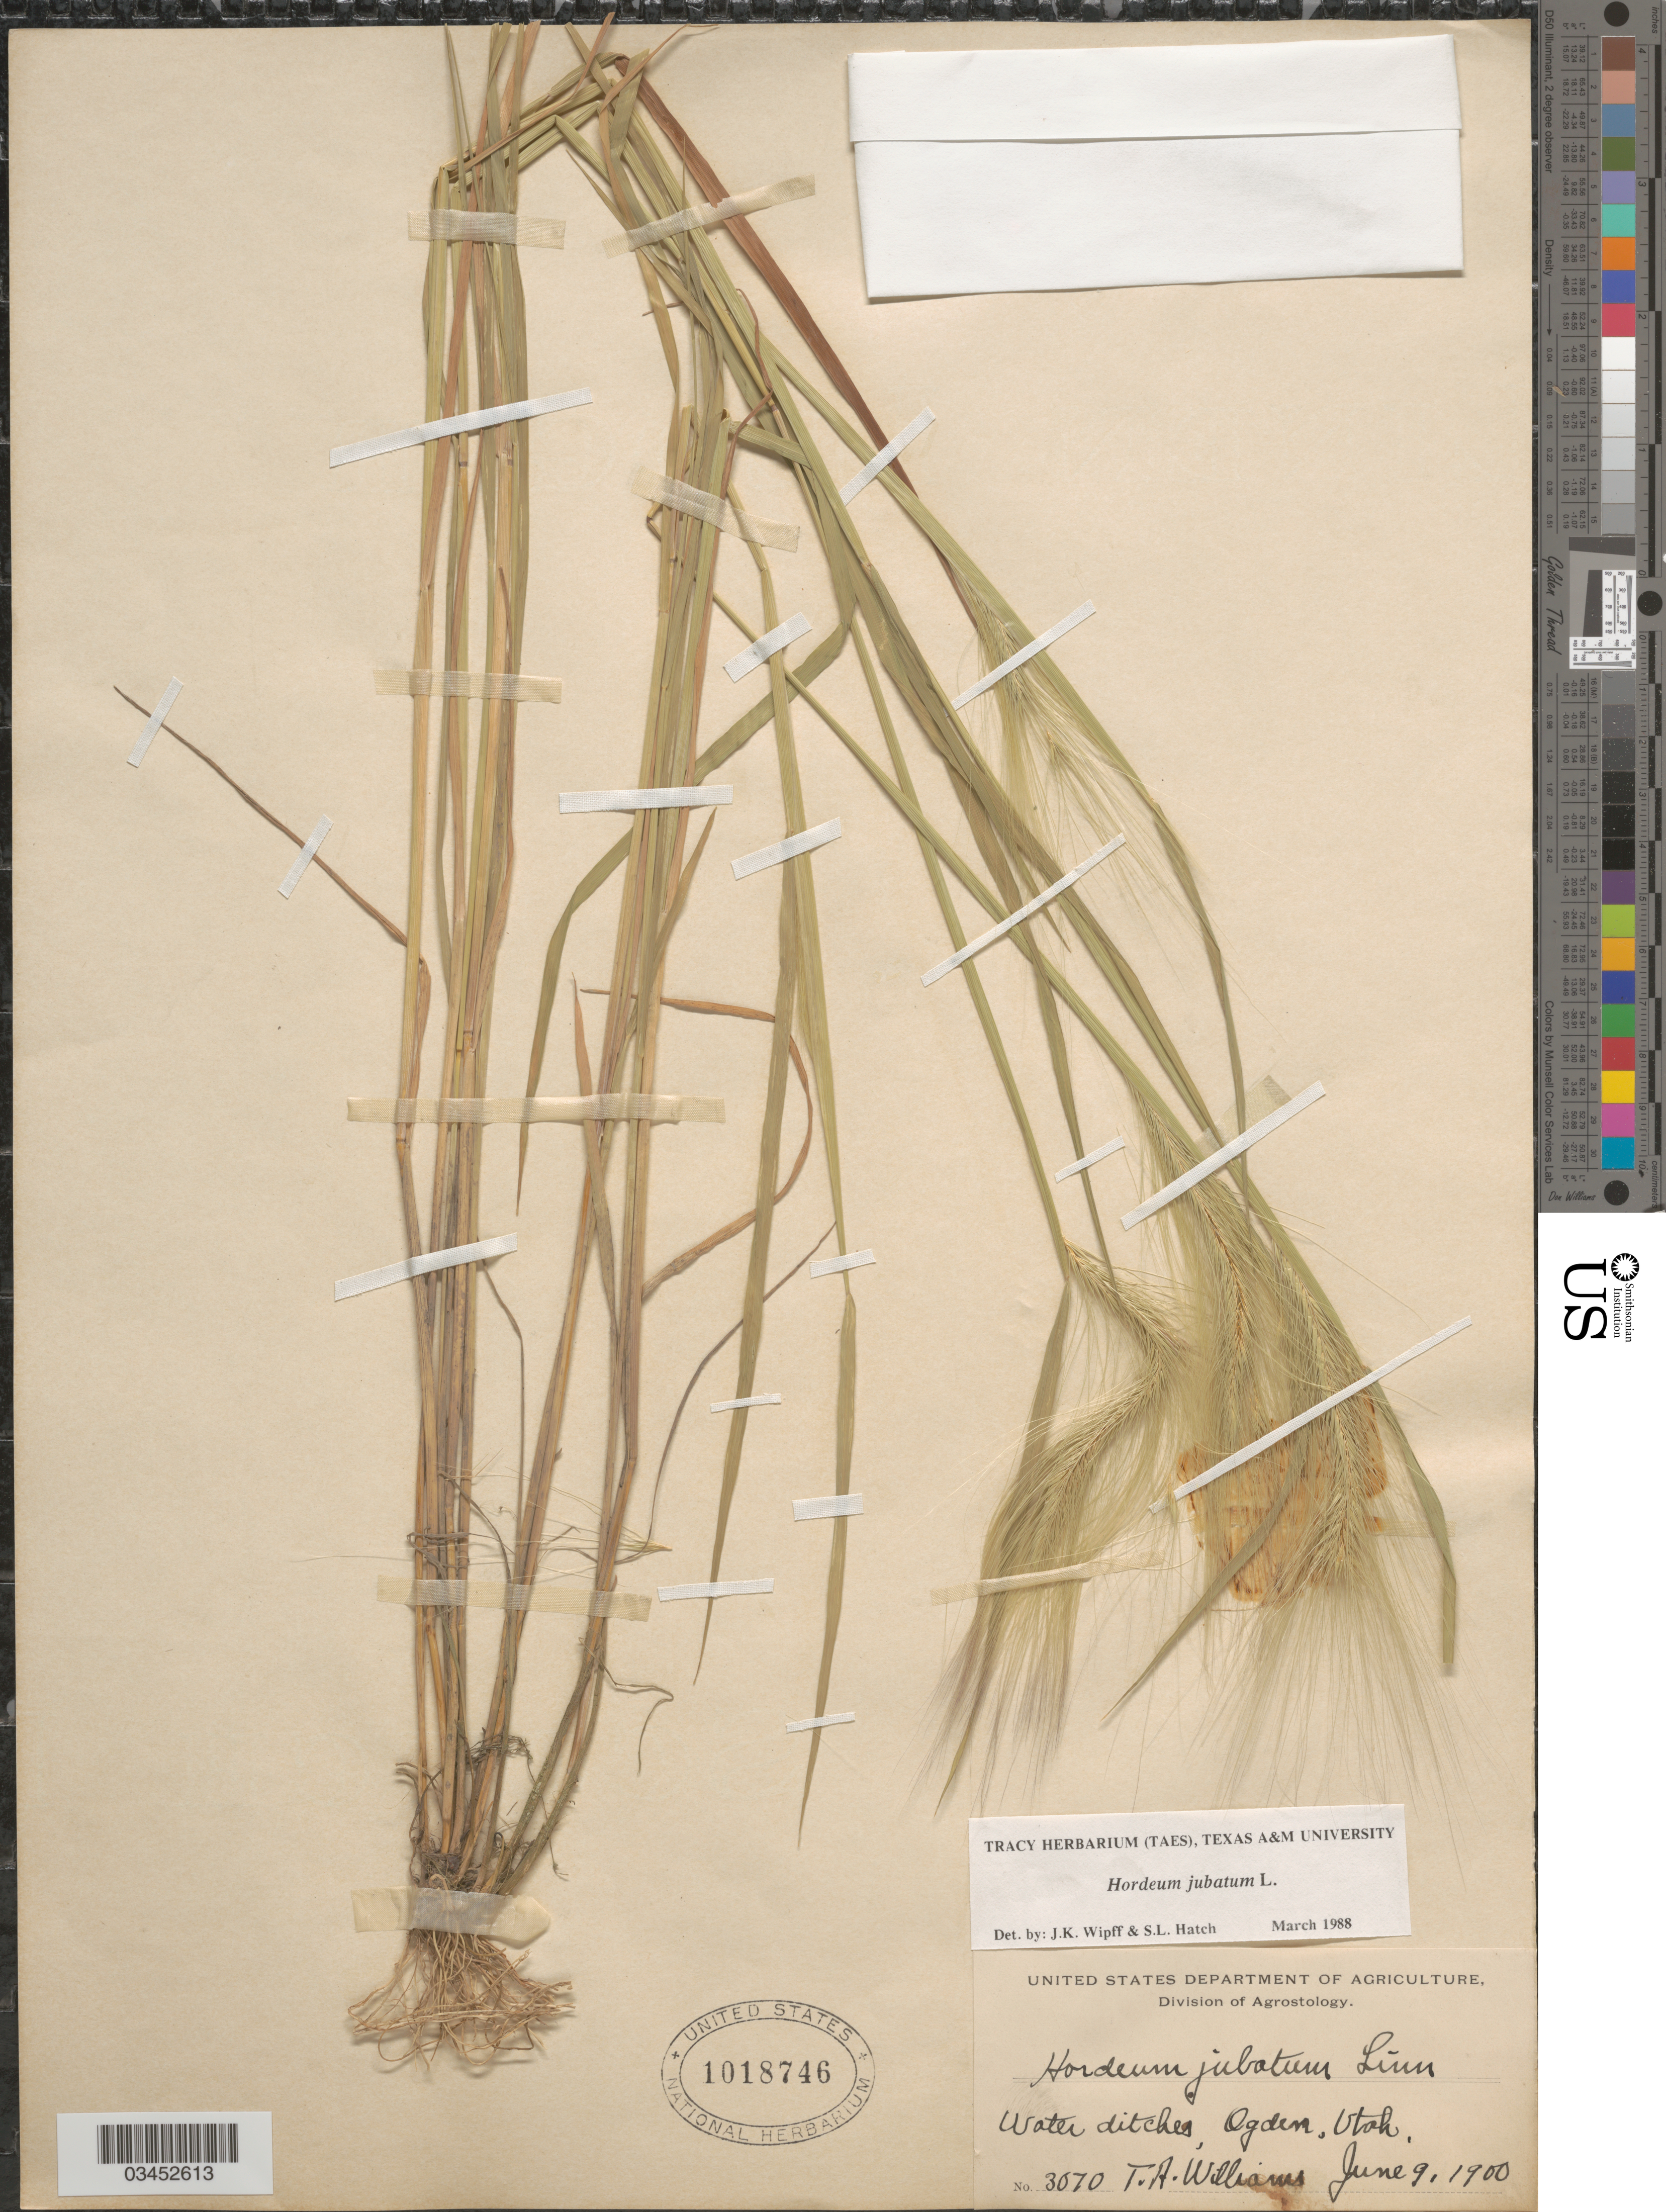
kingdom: Plantae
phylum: Tracheophyta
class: Liliopsida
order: Poales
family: Poaceae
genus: Hordeum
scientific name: Hordeum jubatum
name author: L.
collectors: T. Williams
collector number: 3070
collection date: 1900-06-09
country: United States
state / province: Utah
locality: Water ditches, Ogden.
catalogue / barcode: US 1018746